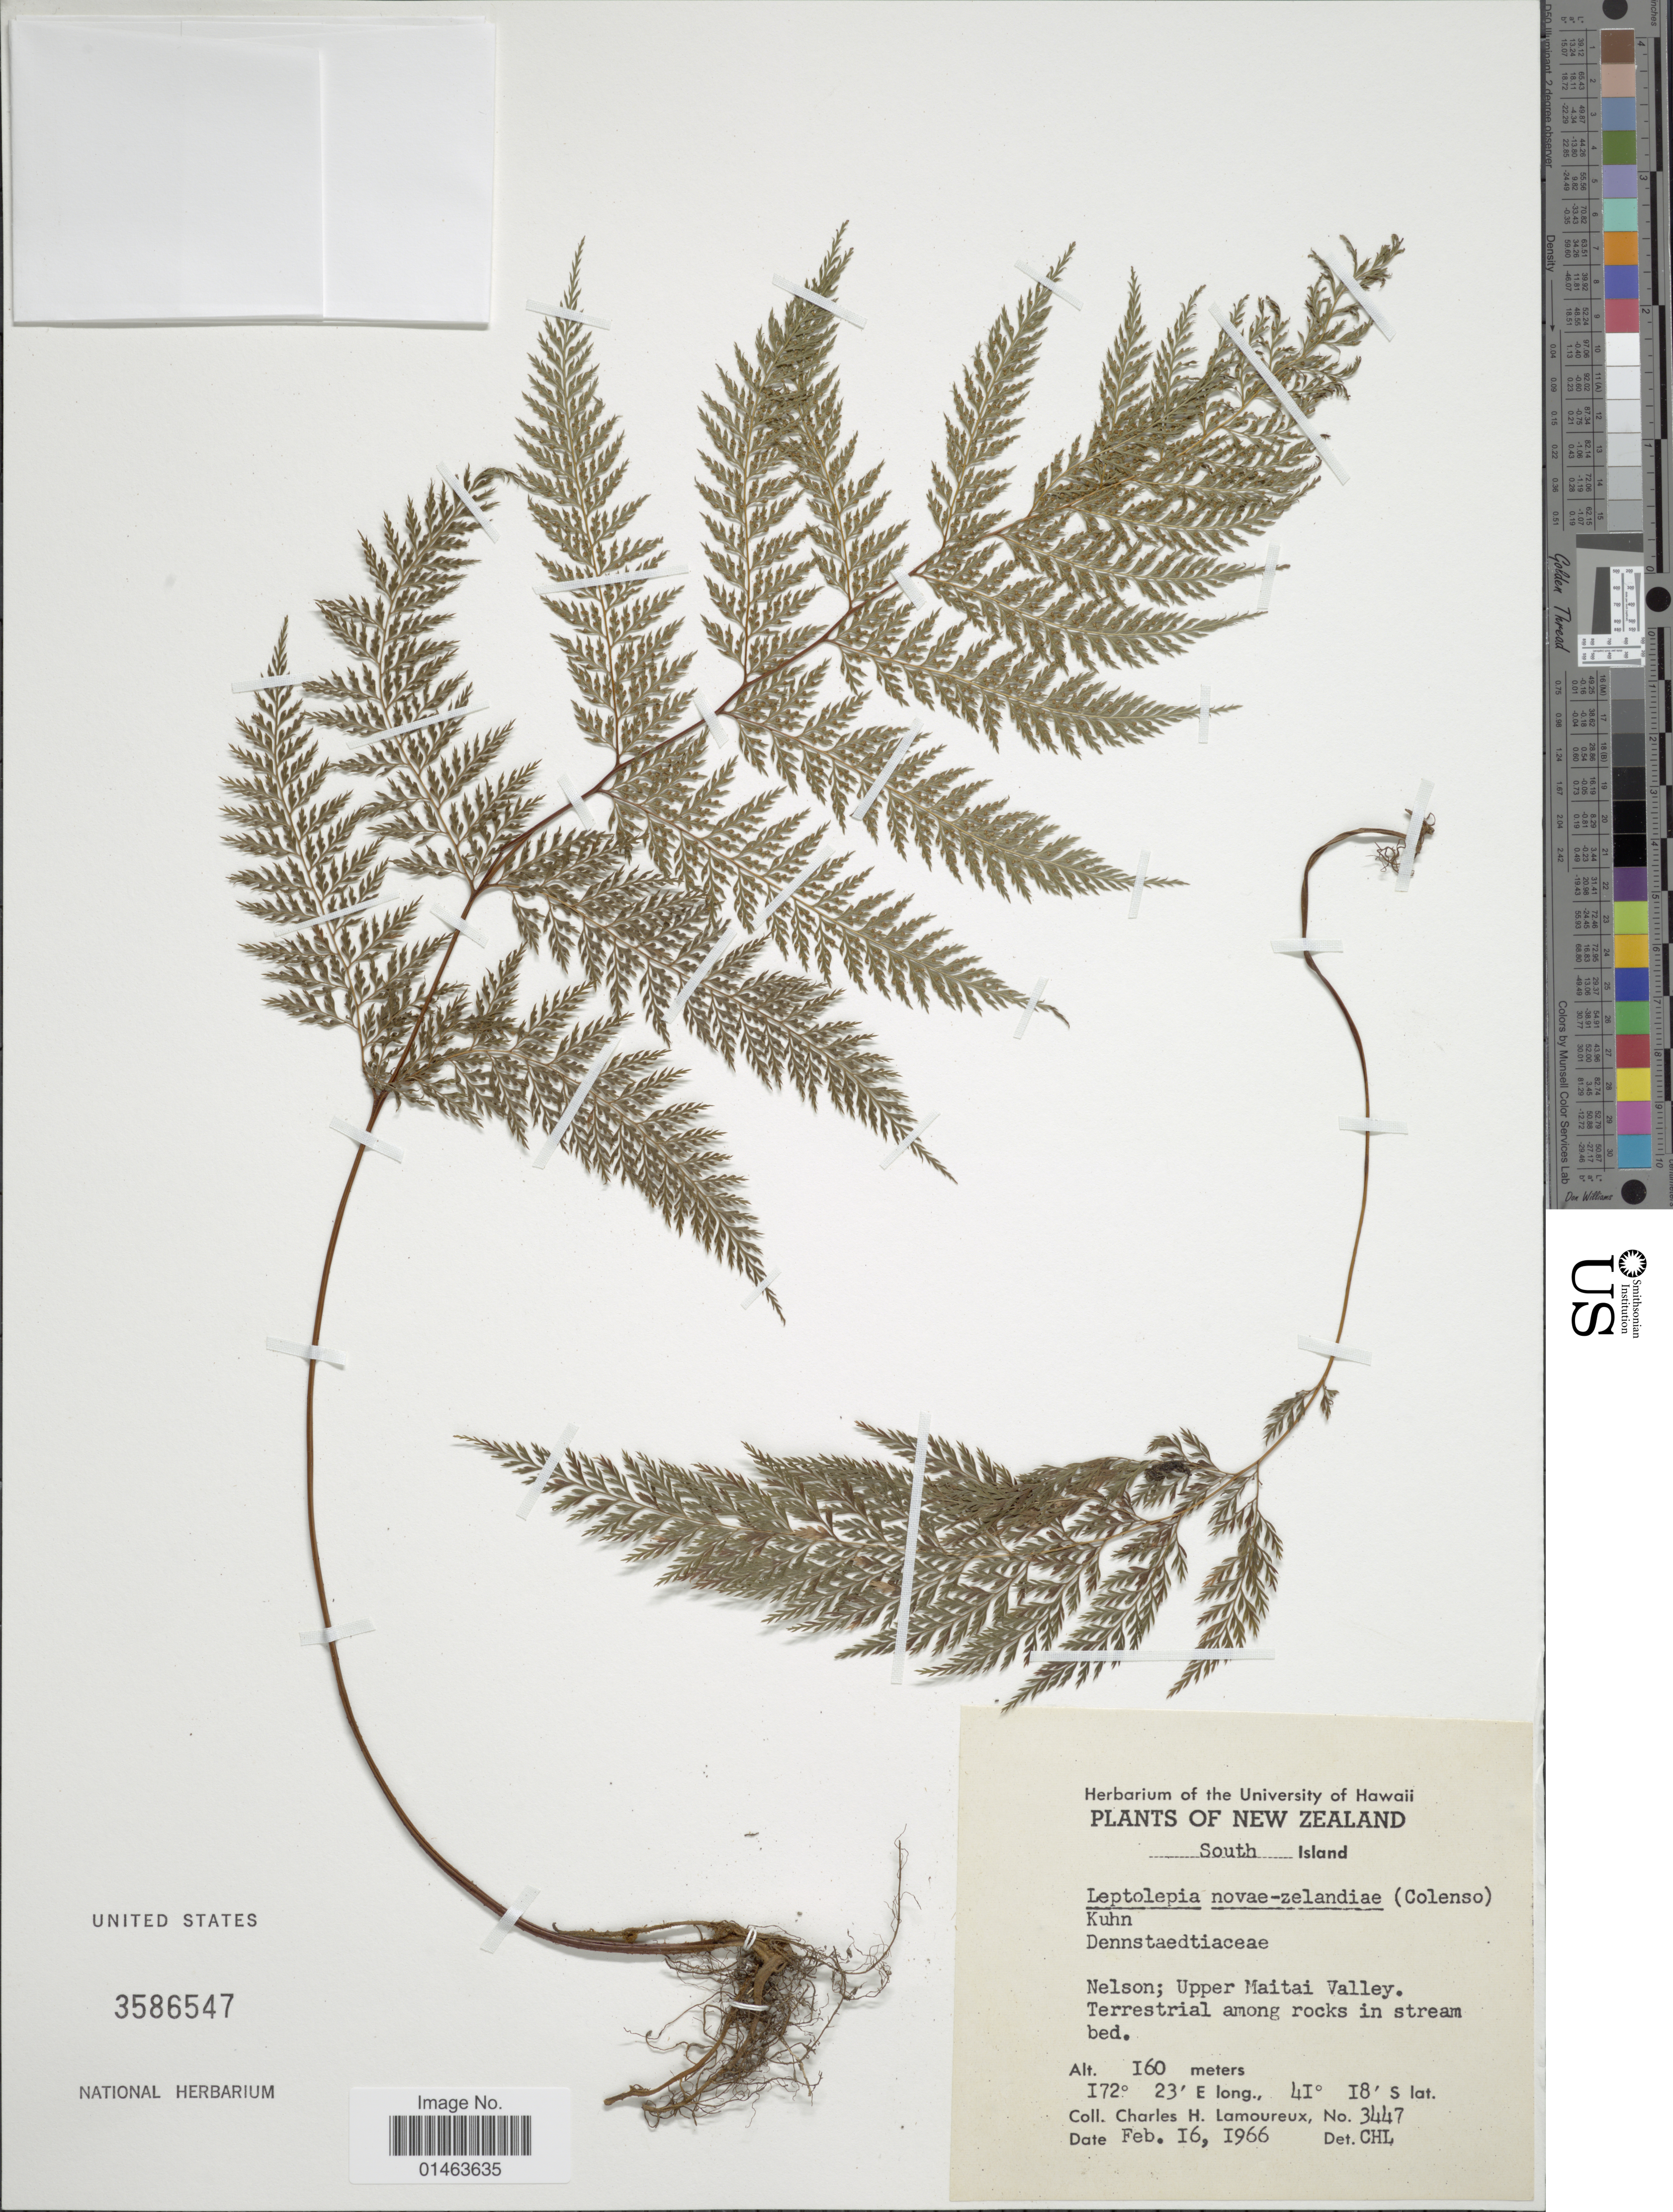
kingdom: Plantae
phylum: Tracheophyta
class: Polypodiopsida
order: Polypodiales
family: Dennstaedtiaceae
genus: Leptolepia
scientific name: Leptolepia novae-zelandiae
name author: (Colenso) Mett. ex Diels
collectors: C. H. Lamoureux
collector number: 3447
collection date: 1966-02-16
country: New Zealand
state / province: Nelson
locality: South Island, Nelson; Upper Maitai Valley.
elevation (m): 160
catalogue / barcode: US 3586547